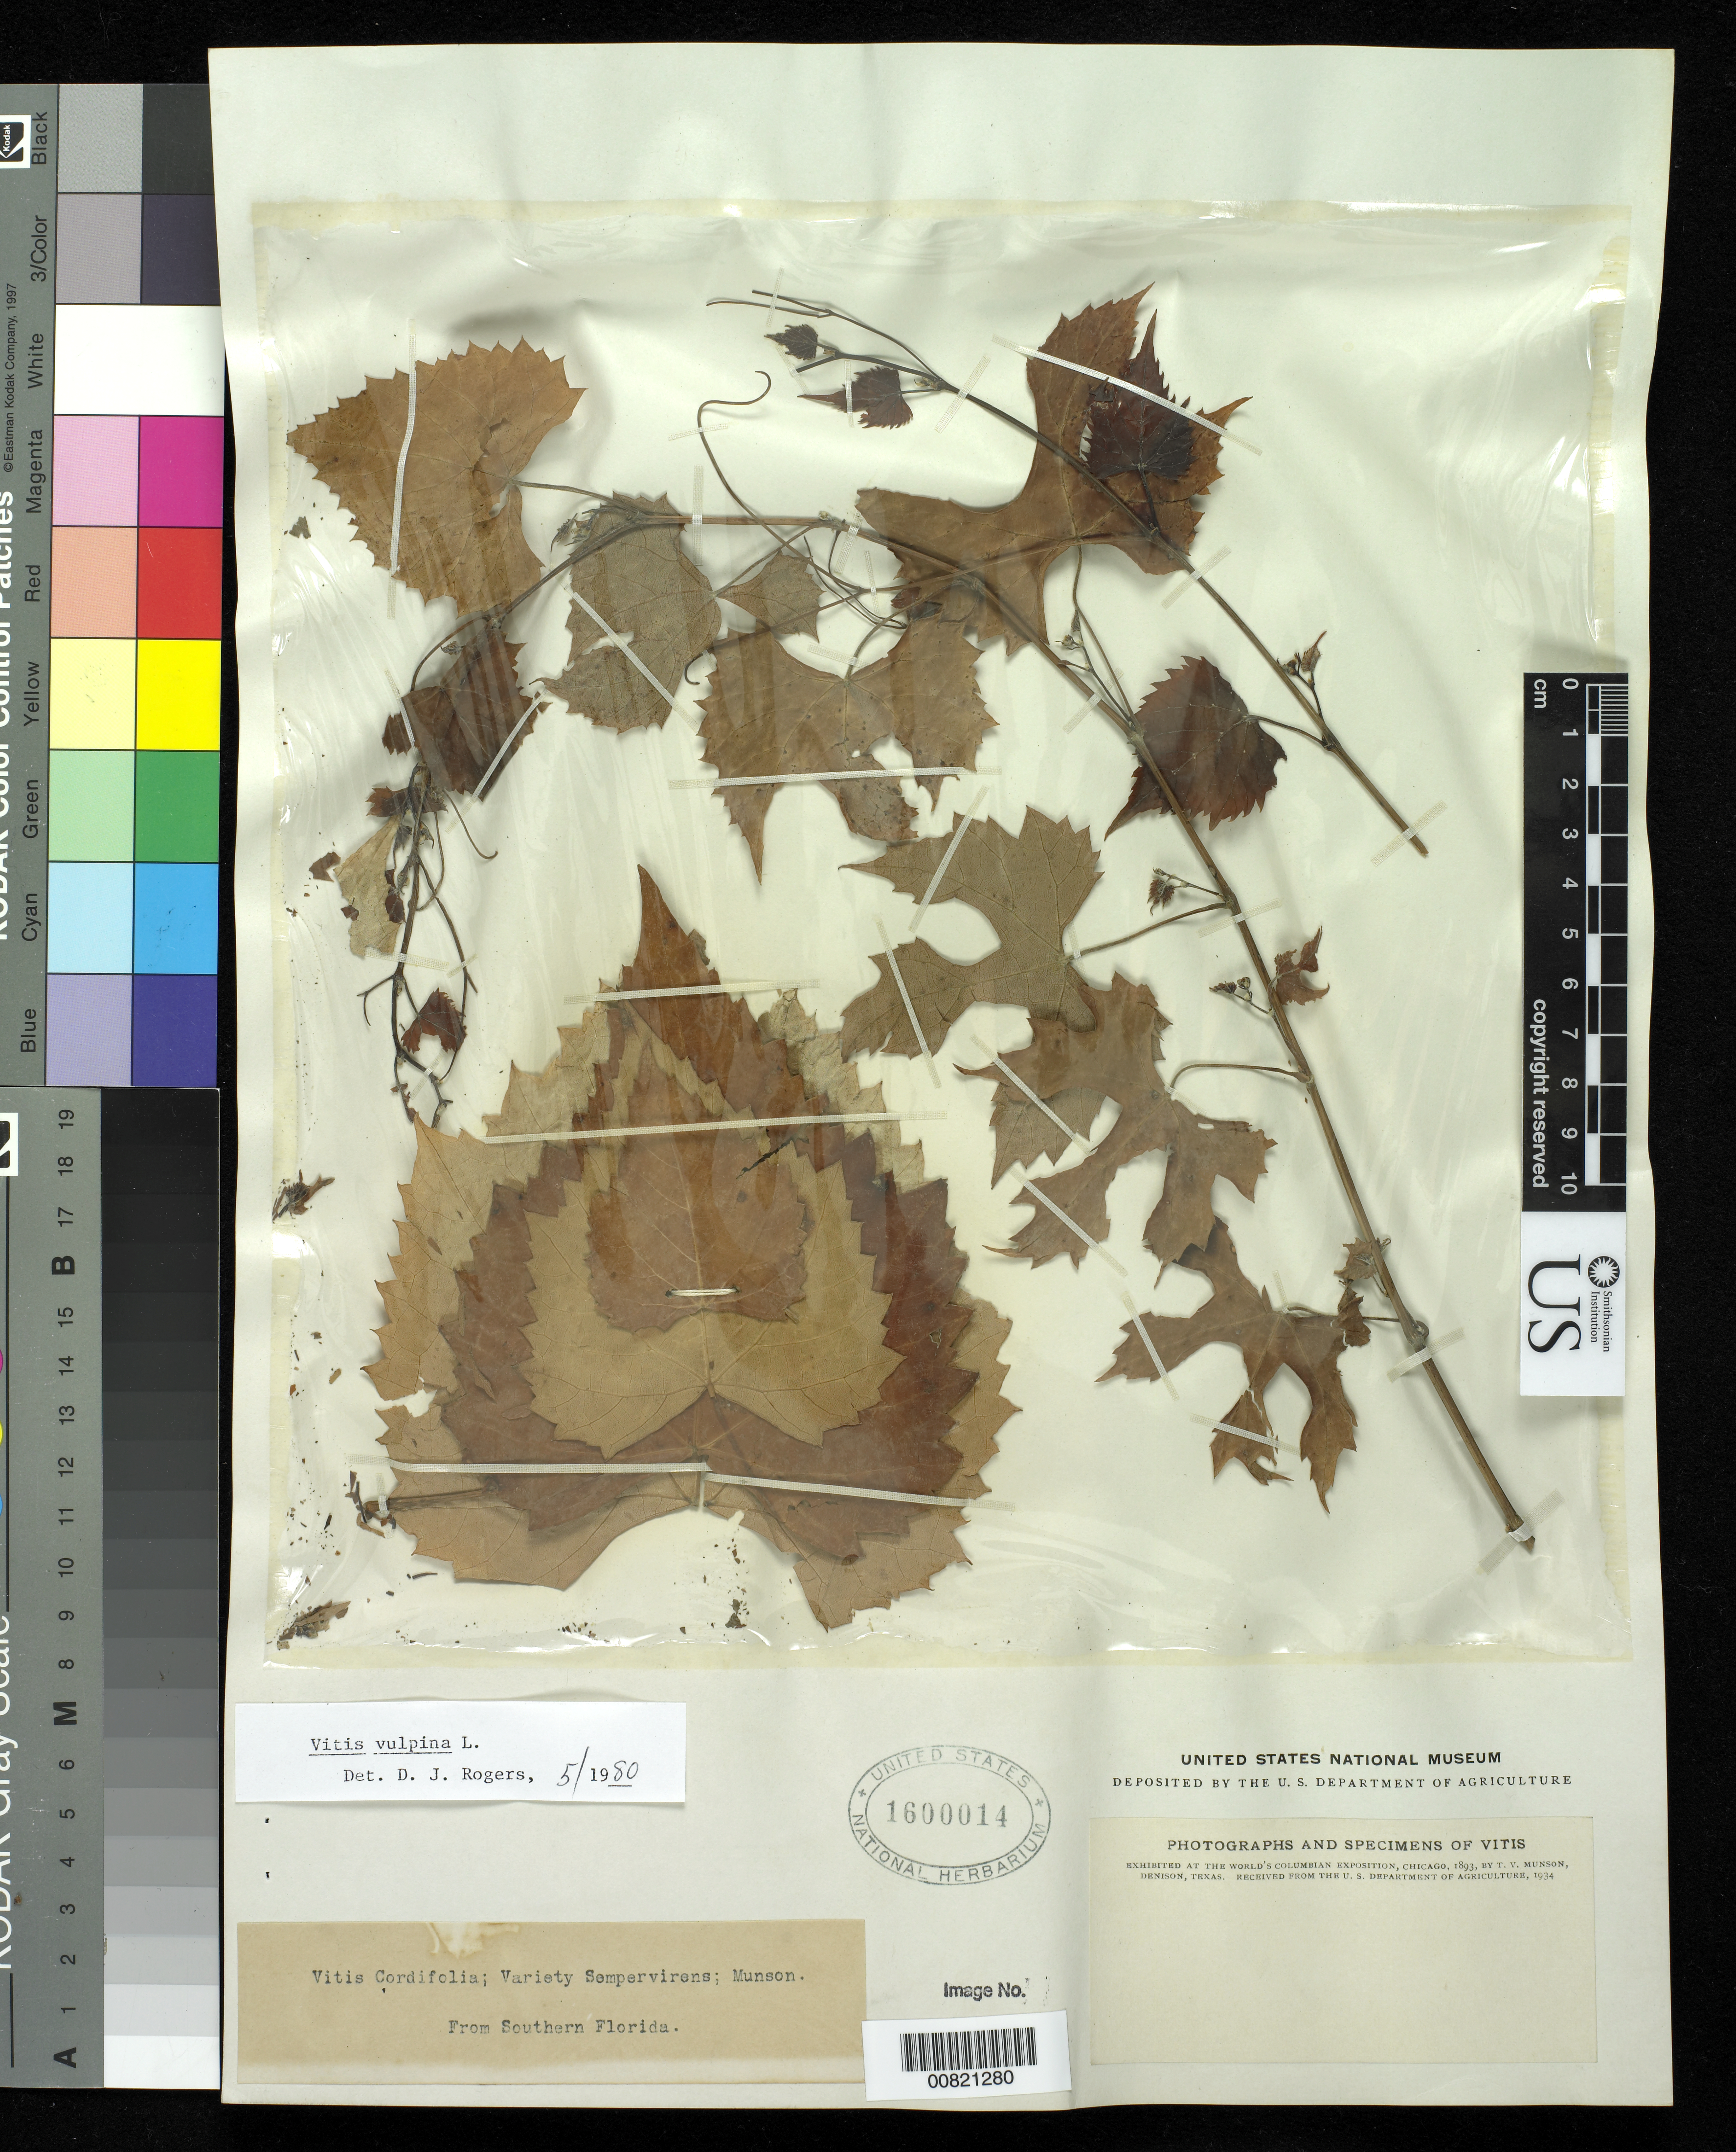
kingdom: Plantae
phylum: Tracheophyta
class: Magnoliopsida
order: Vitales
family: Vitaceae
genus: Vitis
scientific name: Vitis vulpina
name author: L.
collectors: T. V. Munson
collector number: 16b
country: United States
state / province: Florida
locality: Southern Florida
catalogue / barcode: US 1600014